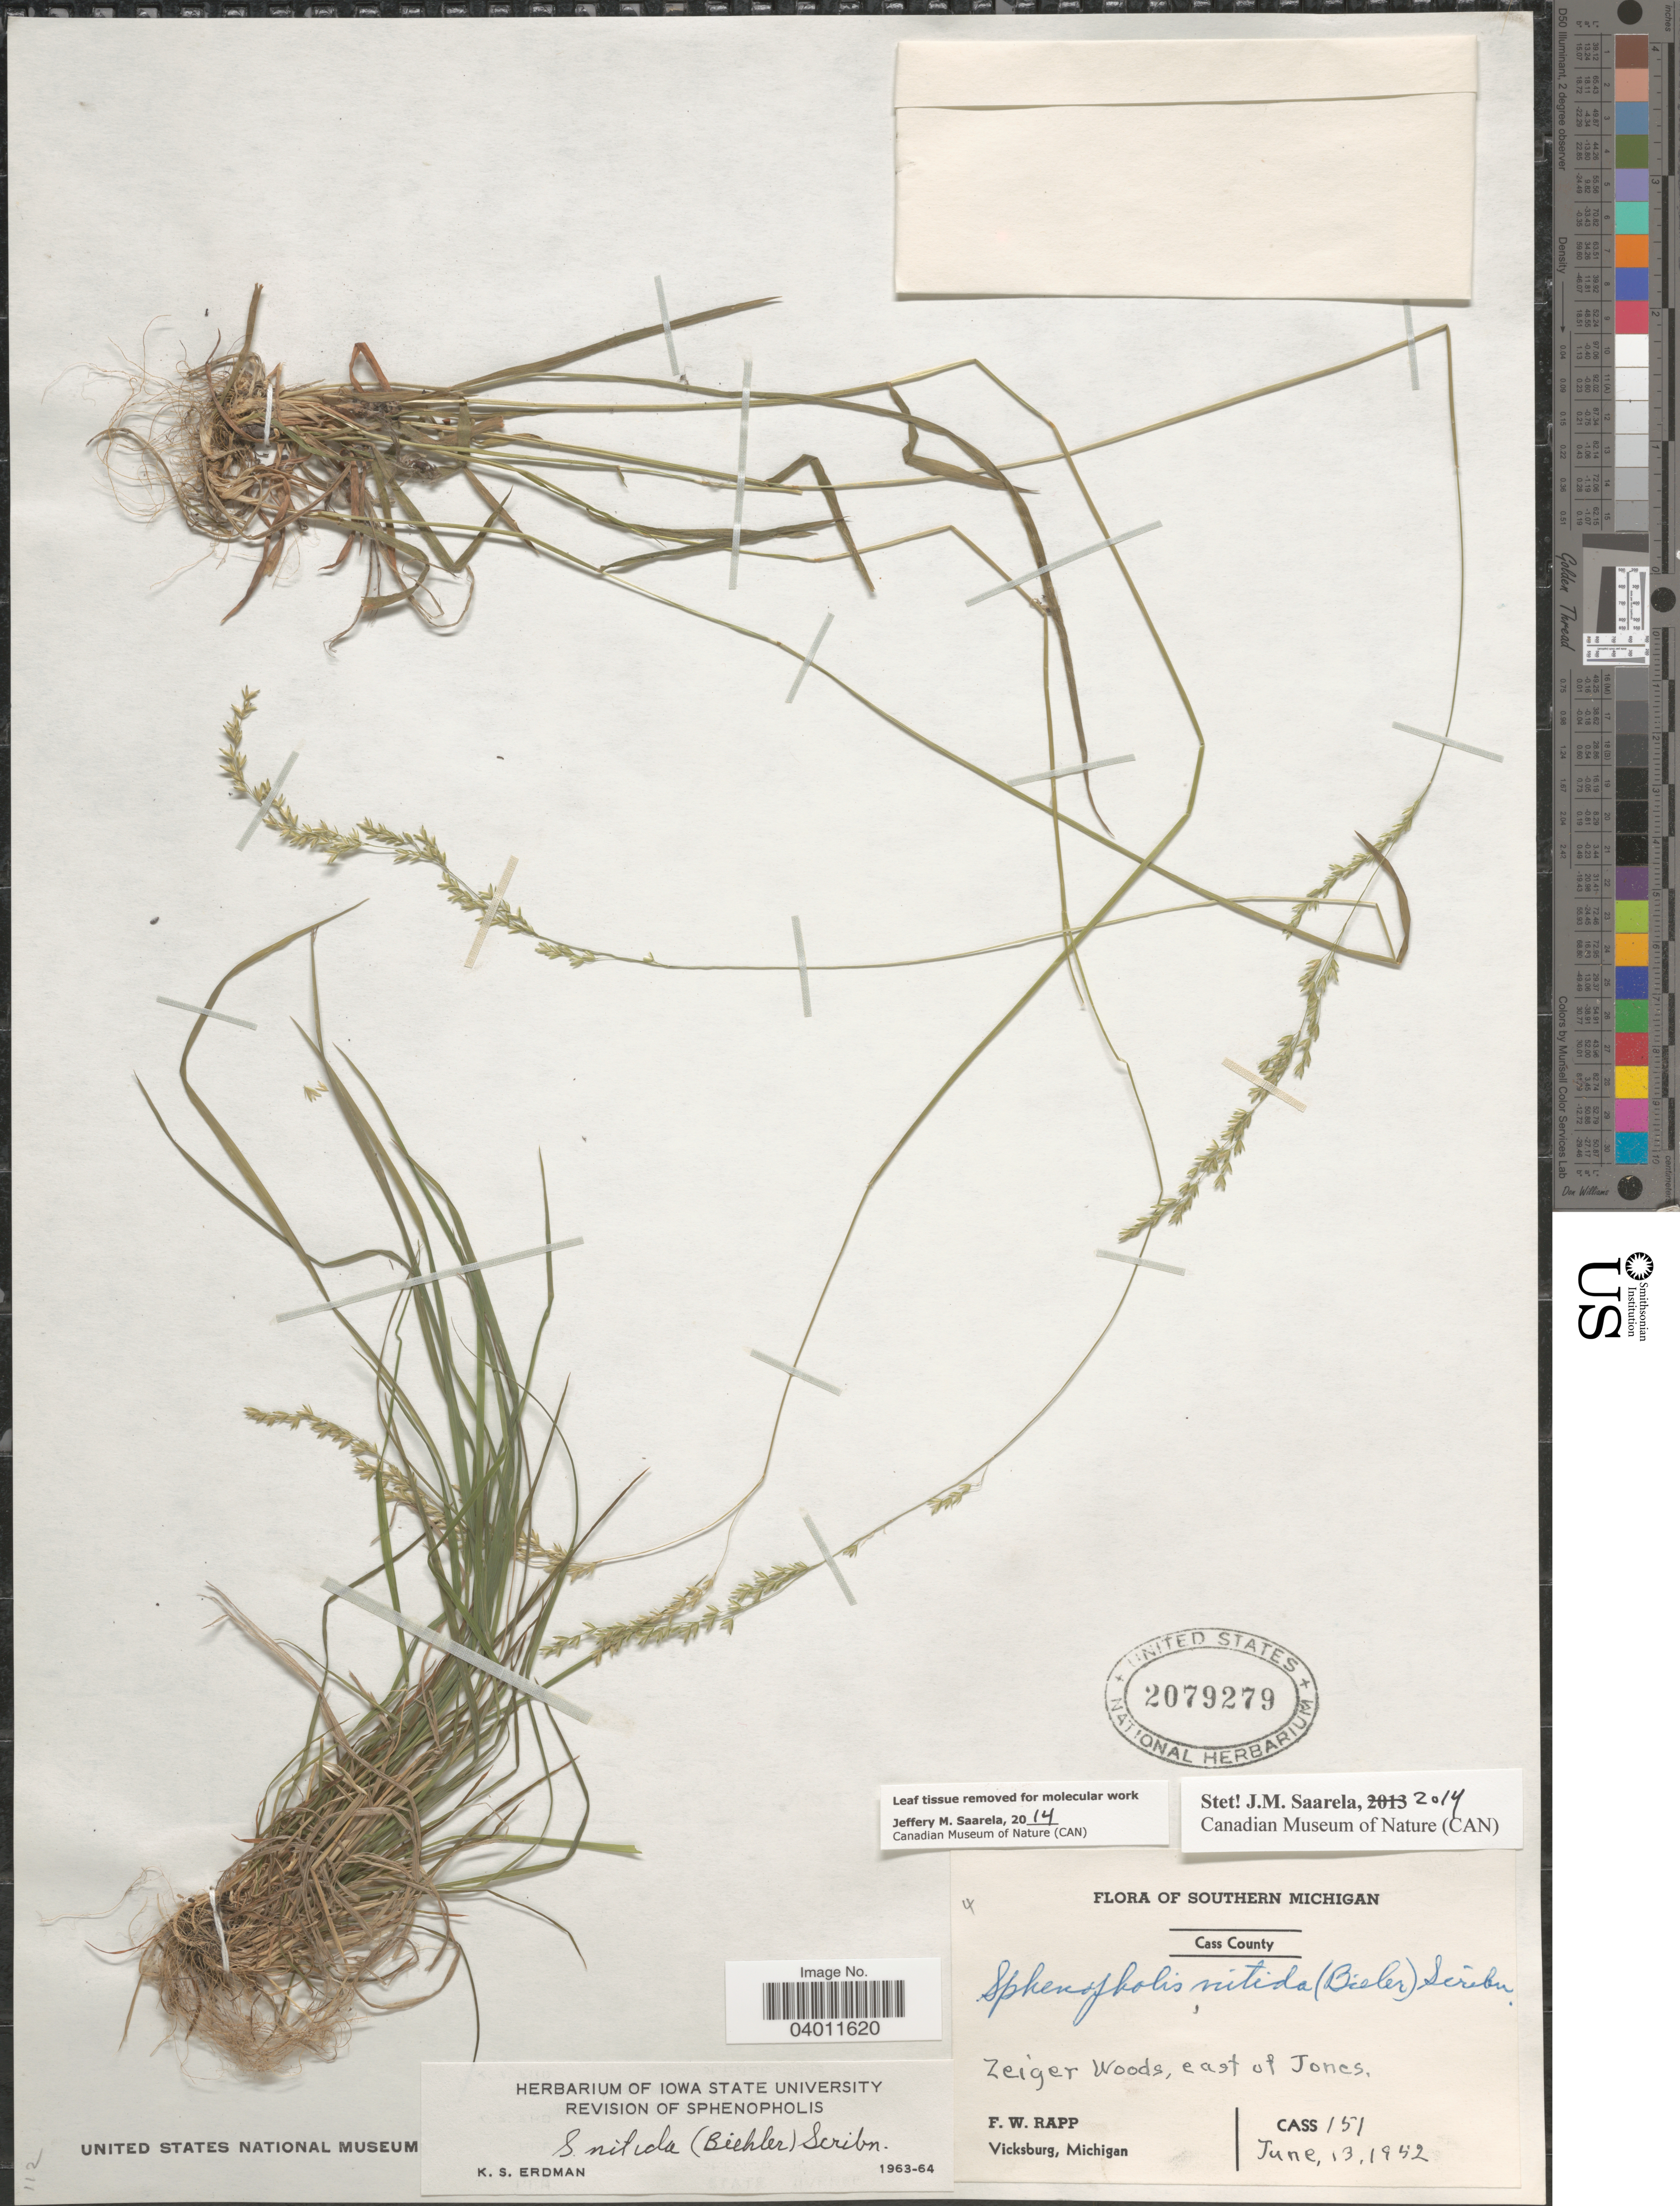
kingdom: Plantae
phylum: Tracheophyta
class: Liliopsida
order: Poales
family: Poaceae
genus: Sphenopholis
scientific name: Sphenopholis nitida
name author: (Biehler) Scribn.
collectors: F. Rapp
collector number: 4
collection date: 1952-06-13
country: United States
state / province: Michigan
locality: Southern Michigan. Cass County. Zeiger Woods, east of Jones. Cass 151.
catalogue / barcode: US 2079279